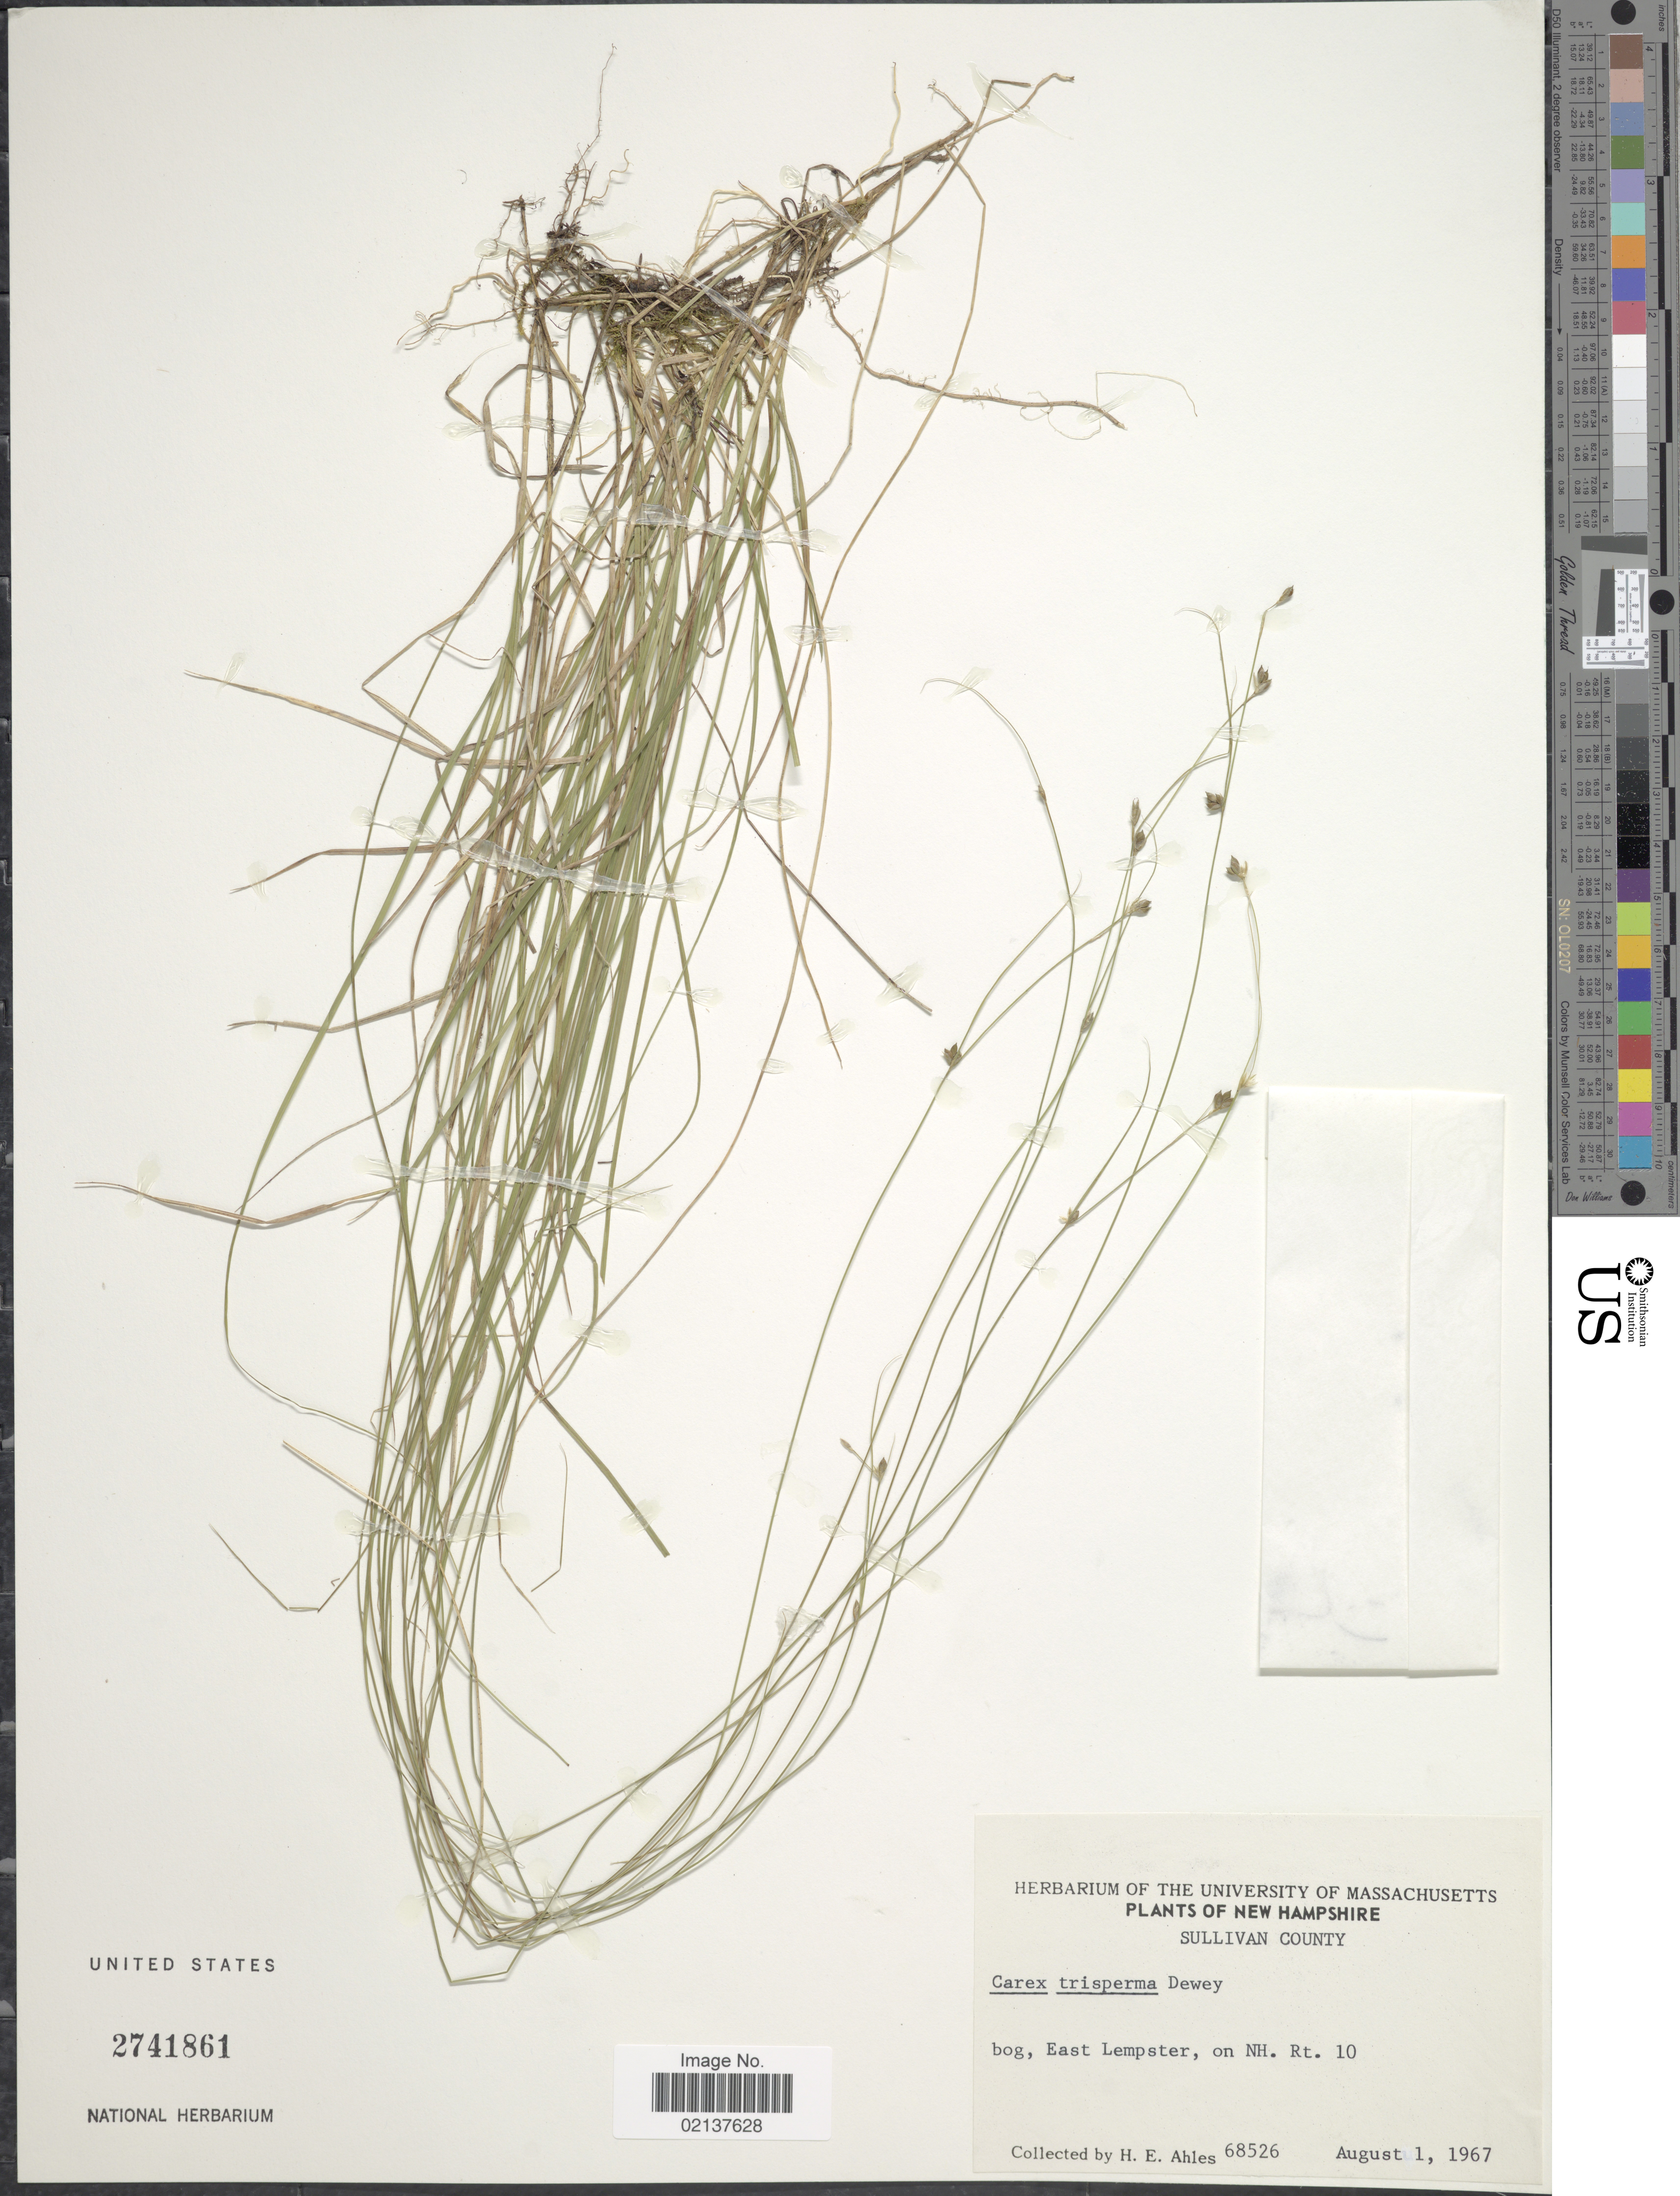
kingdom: Plantae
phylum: Tracheophyta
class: Liliopsida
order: Poales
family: Cyperaceae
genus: Carex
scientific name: Carex trisperma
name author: Dewey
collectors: H. E. Ahles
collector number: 68526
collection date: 1967-08-01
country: United States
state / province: New Hampshire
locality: Sullivan County, East Lempster, on NH. Rt. 10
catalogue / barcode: US 2741861